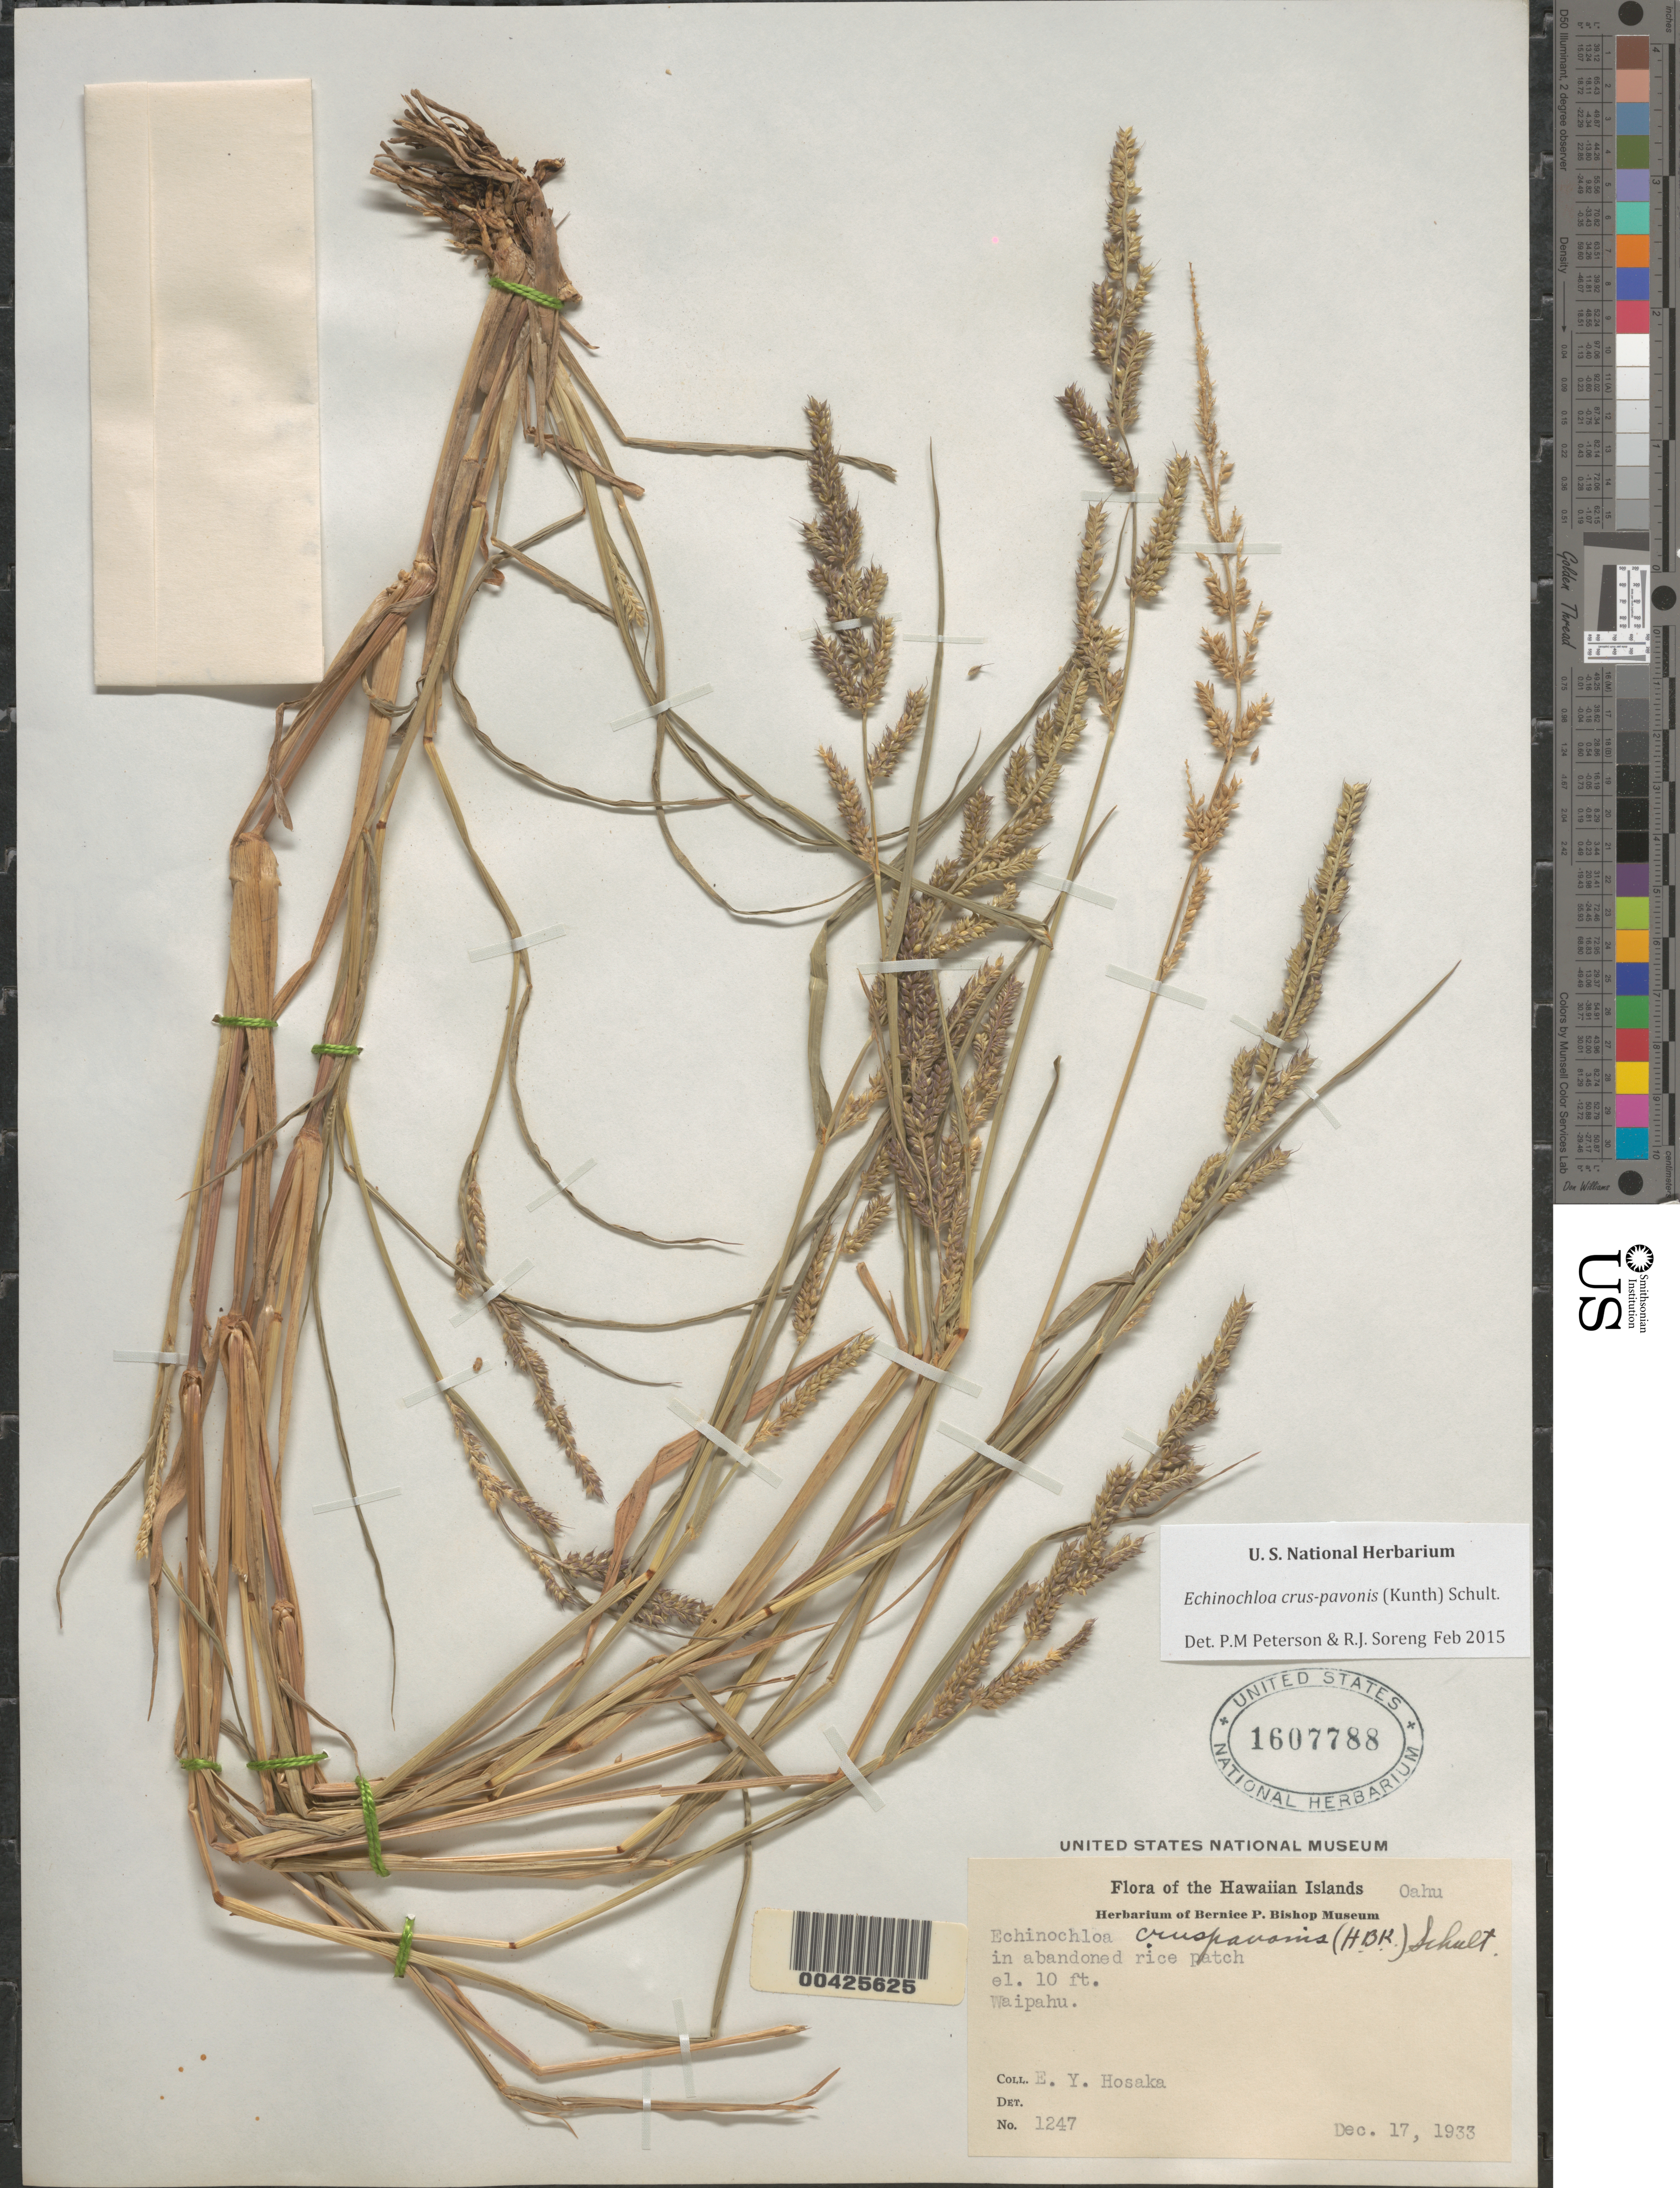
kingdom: Plantae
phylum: Tracheophyta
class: Liliopsida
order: Poales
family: Poaceae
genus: Echinochloa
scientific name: Echinochloa crus-galli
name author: (L.) P. Beauv.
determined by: Wagner, W. L., (BOT), Smithsonian Institution - National Museum of Natural History (UNITED STATES)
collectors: E. Y. Hosaka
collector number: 1247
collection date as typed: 17 Dec 1933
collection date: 1933-12-17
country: United States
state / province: Hawaii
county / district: Honolulu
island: Oahu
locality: Waipahu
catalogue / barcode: US 1607788